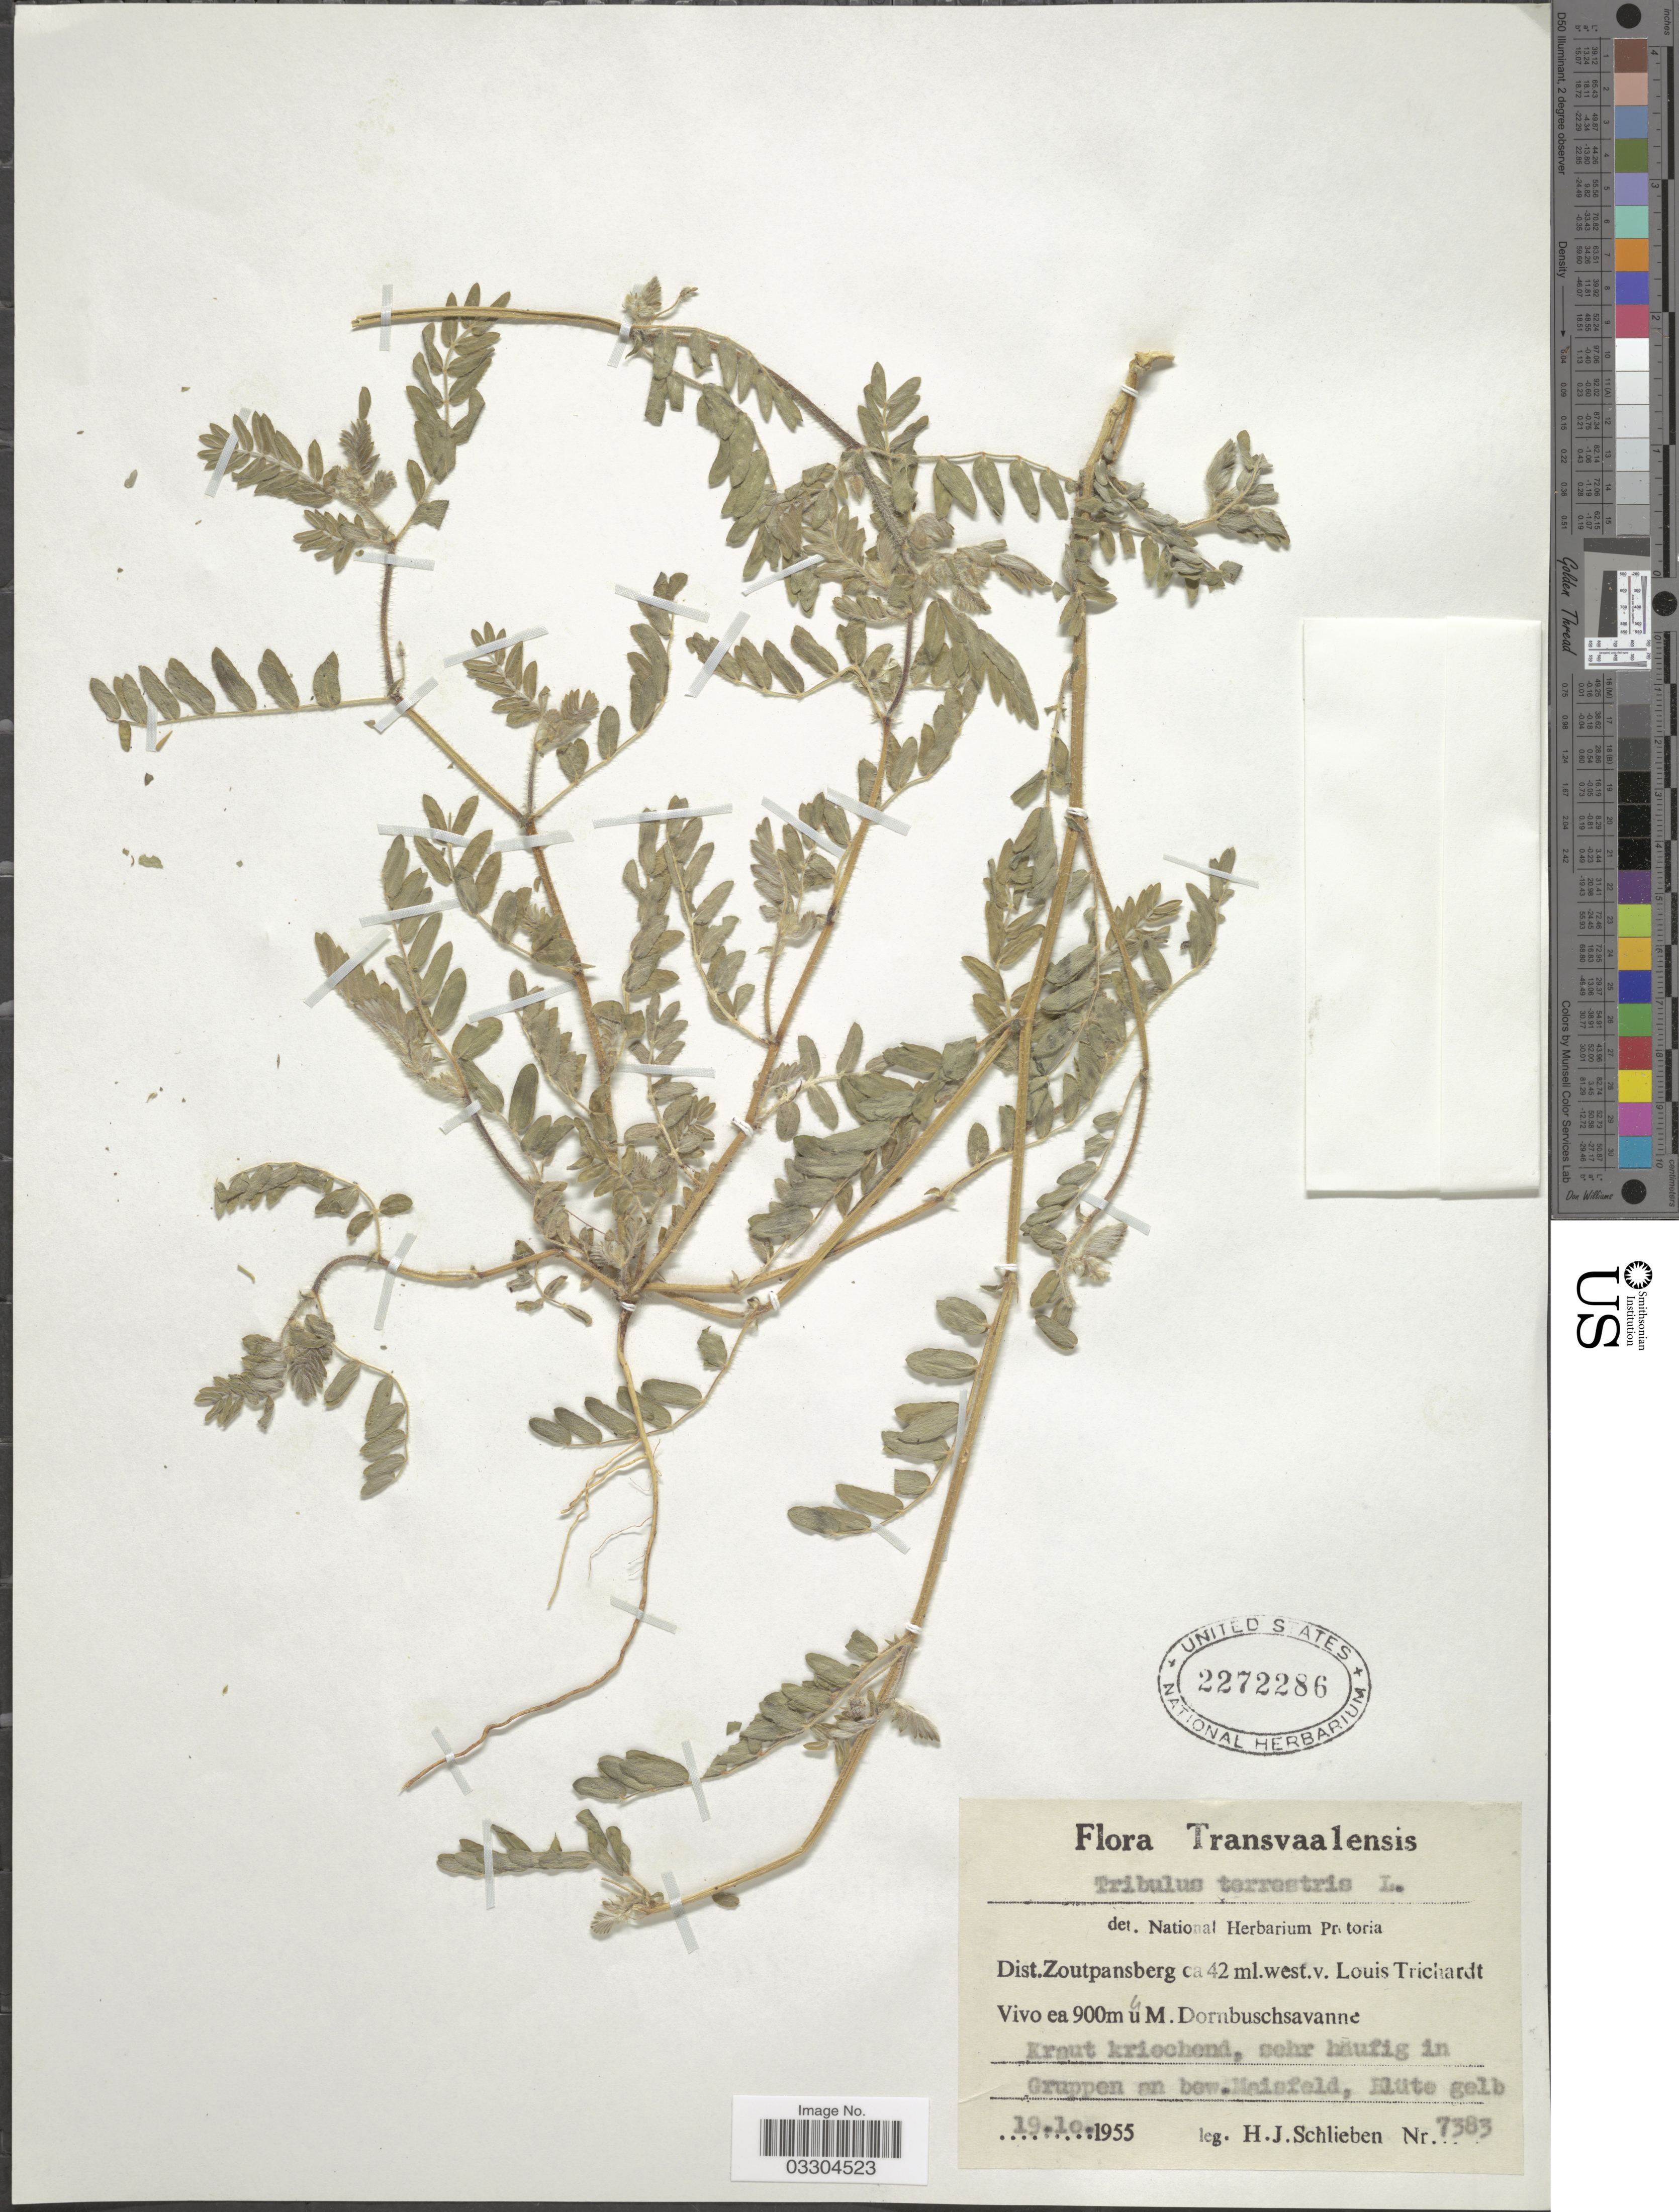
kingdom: Plantae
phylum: Tracheophyta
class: Magnoliopsida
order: Zygophyllales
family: Zygophyllaceae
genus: Tribulus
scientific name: Tribulus terrestris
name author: L.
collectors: H. J. Schlieben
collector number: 7383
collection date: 1955-10-19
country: South Africa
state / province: Limpopo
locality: Transvaalensis. Dist. Zoutpansberg ca 42 ml. west. v. Louis Trichardt Vivo.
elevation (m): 900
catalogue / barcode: US 2272286